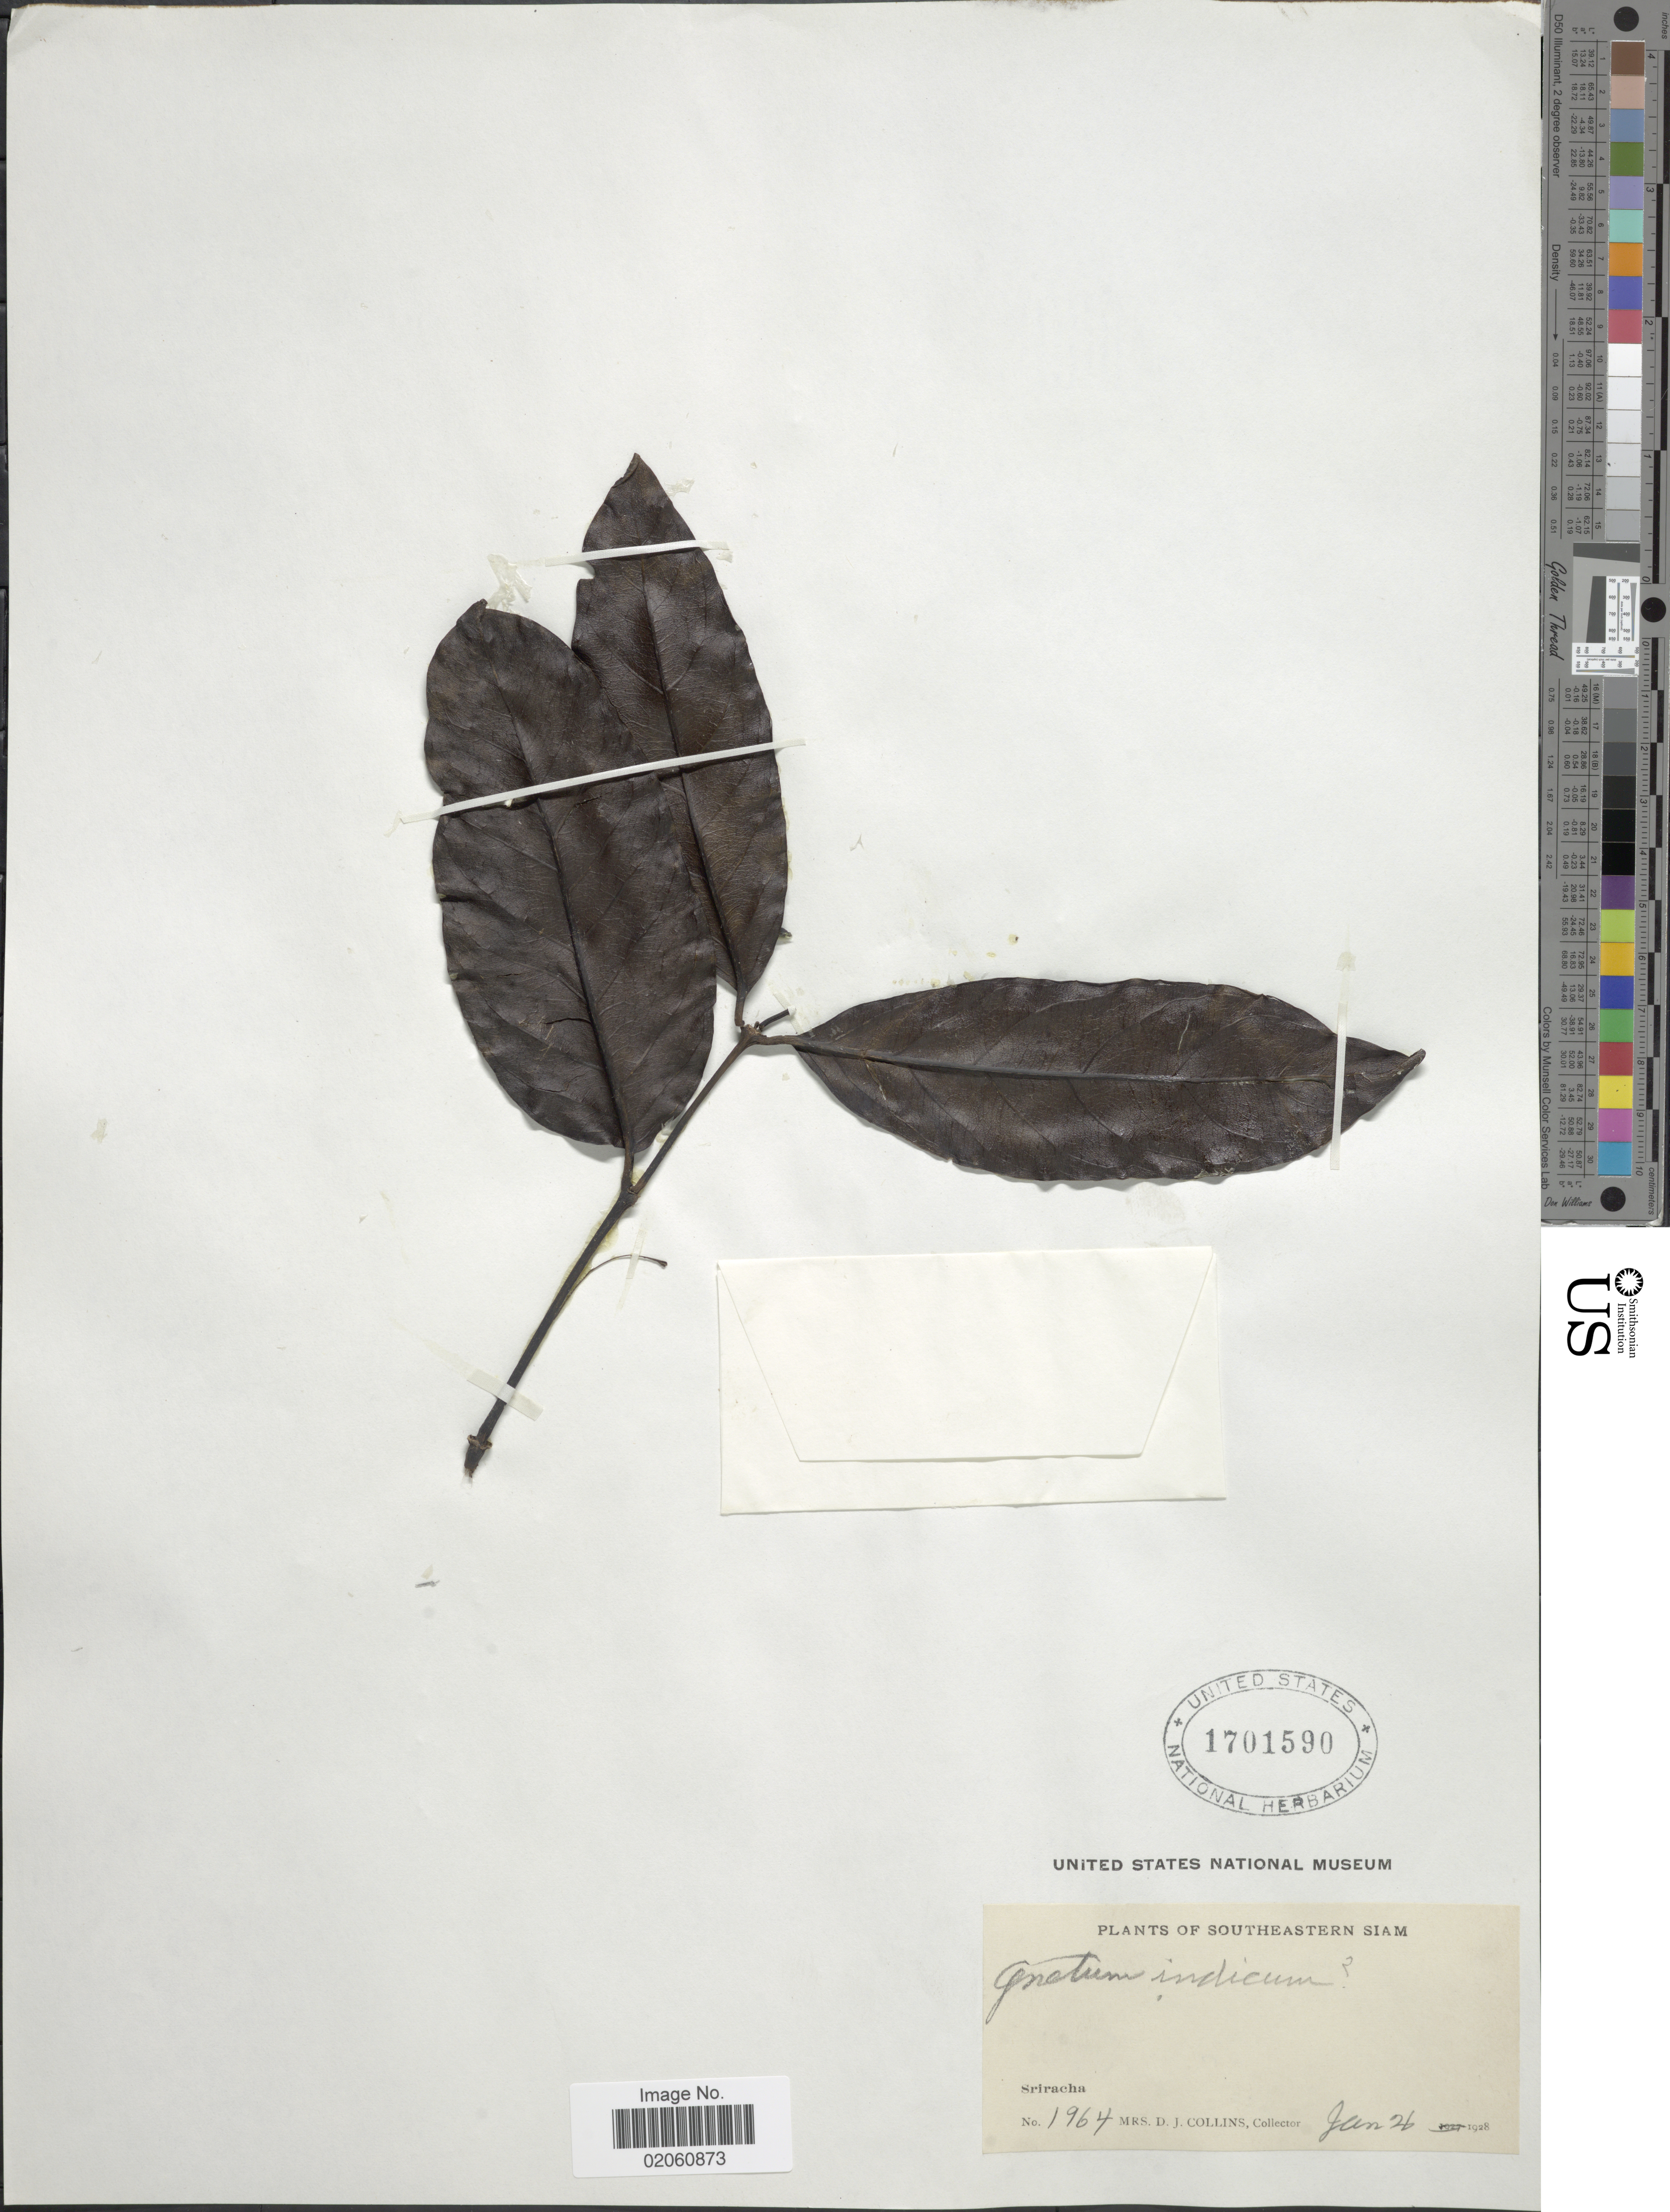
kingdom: Plantae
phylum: Tracheophyta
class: Gnetopsida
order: Gnetales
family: Gnetaceae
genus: Gnetum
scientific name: Gnetum indicum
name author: (Lour.) Merr.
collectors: Mrs. D. J. Collins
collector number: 1964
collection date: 1928-01-26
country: Thailand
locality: Southeastern Siam, Sriracha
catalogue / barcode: US 1701590